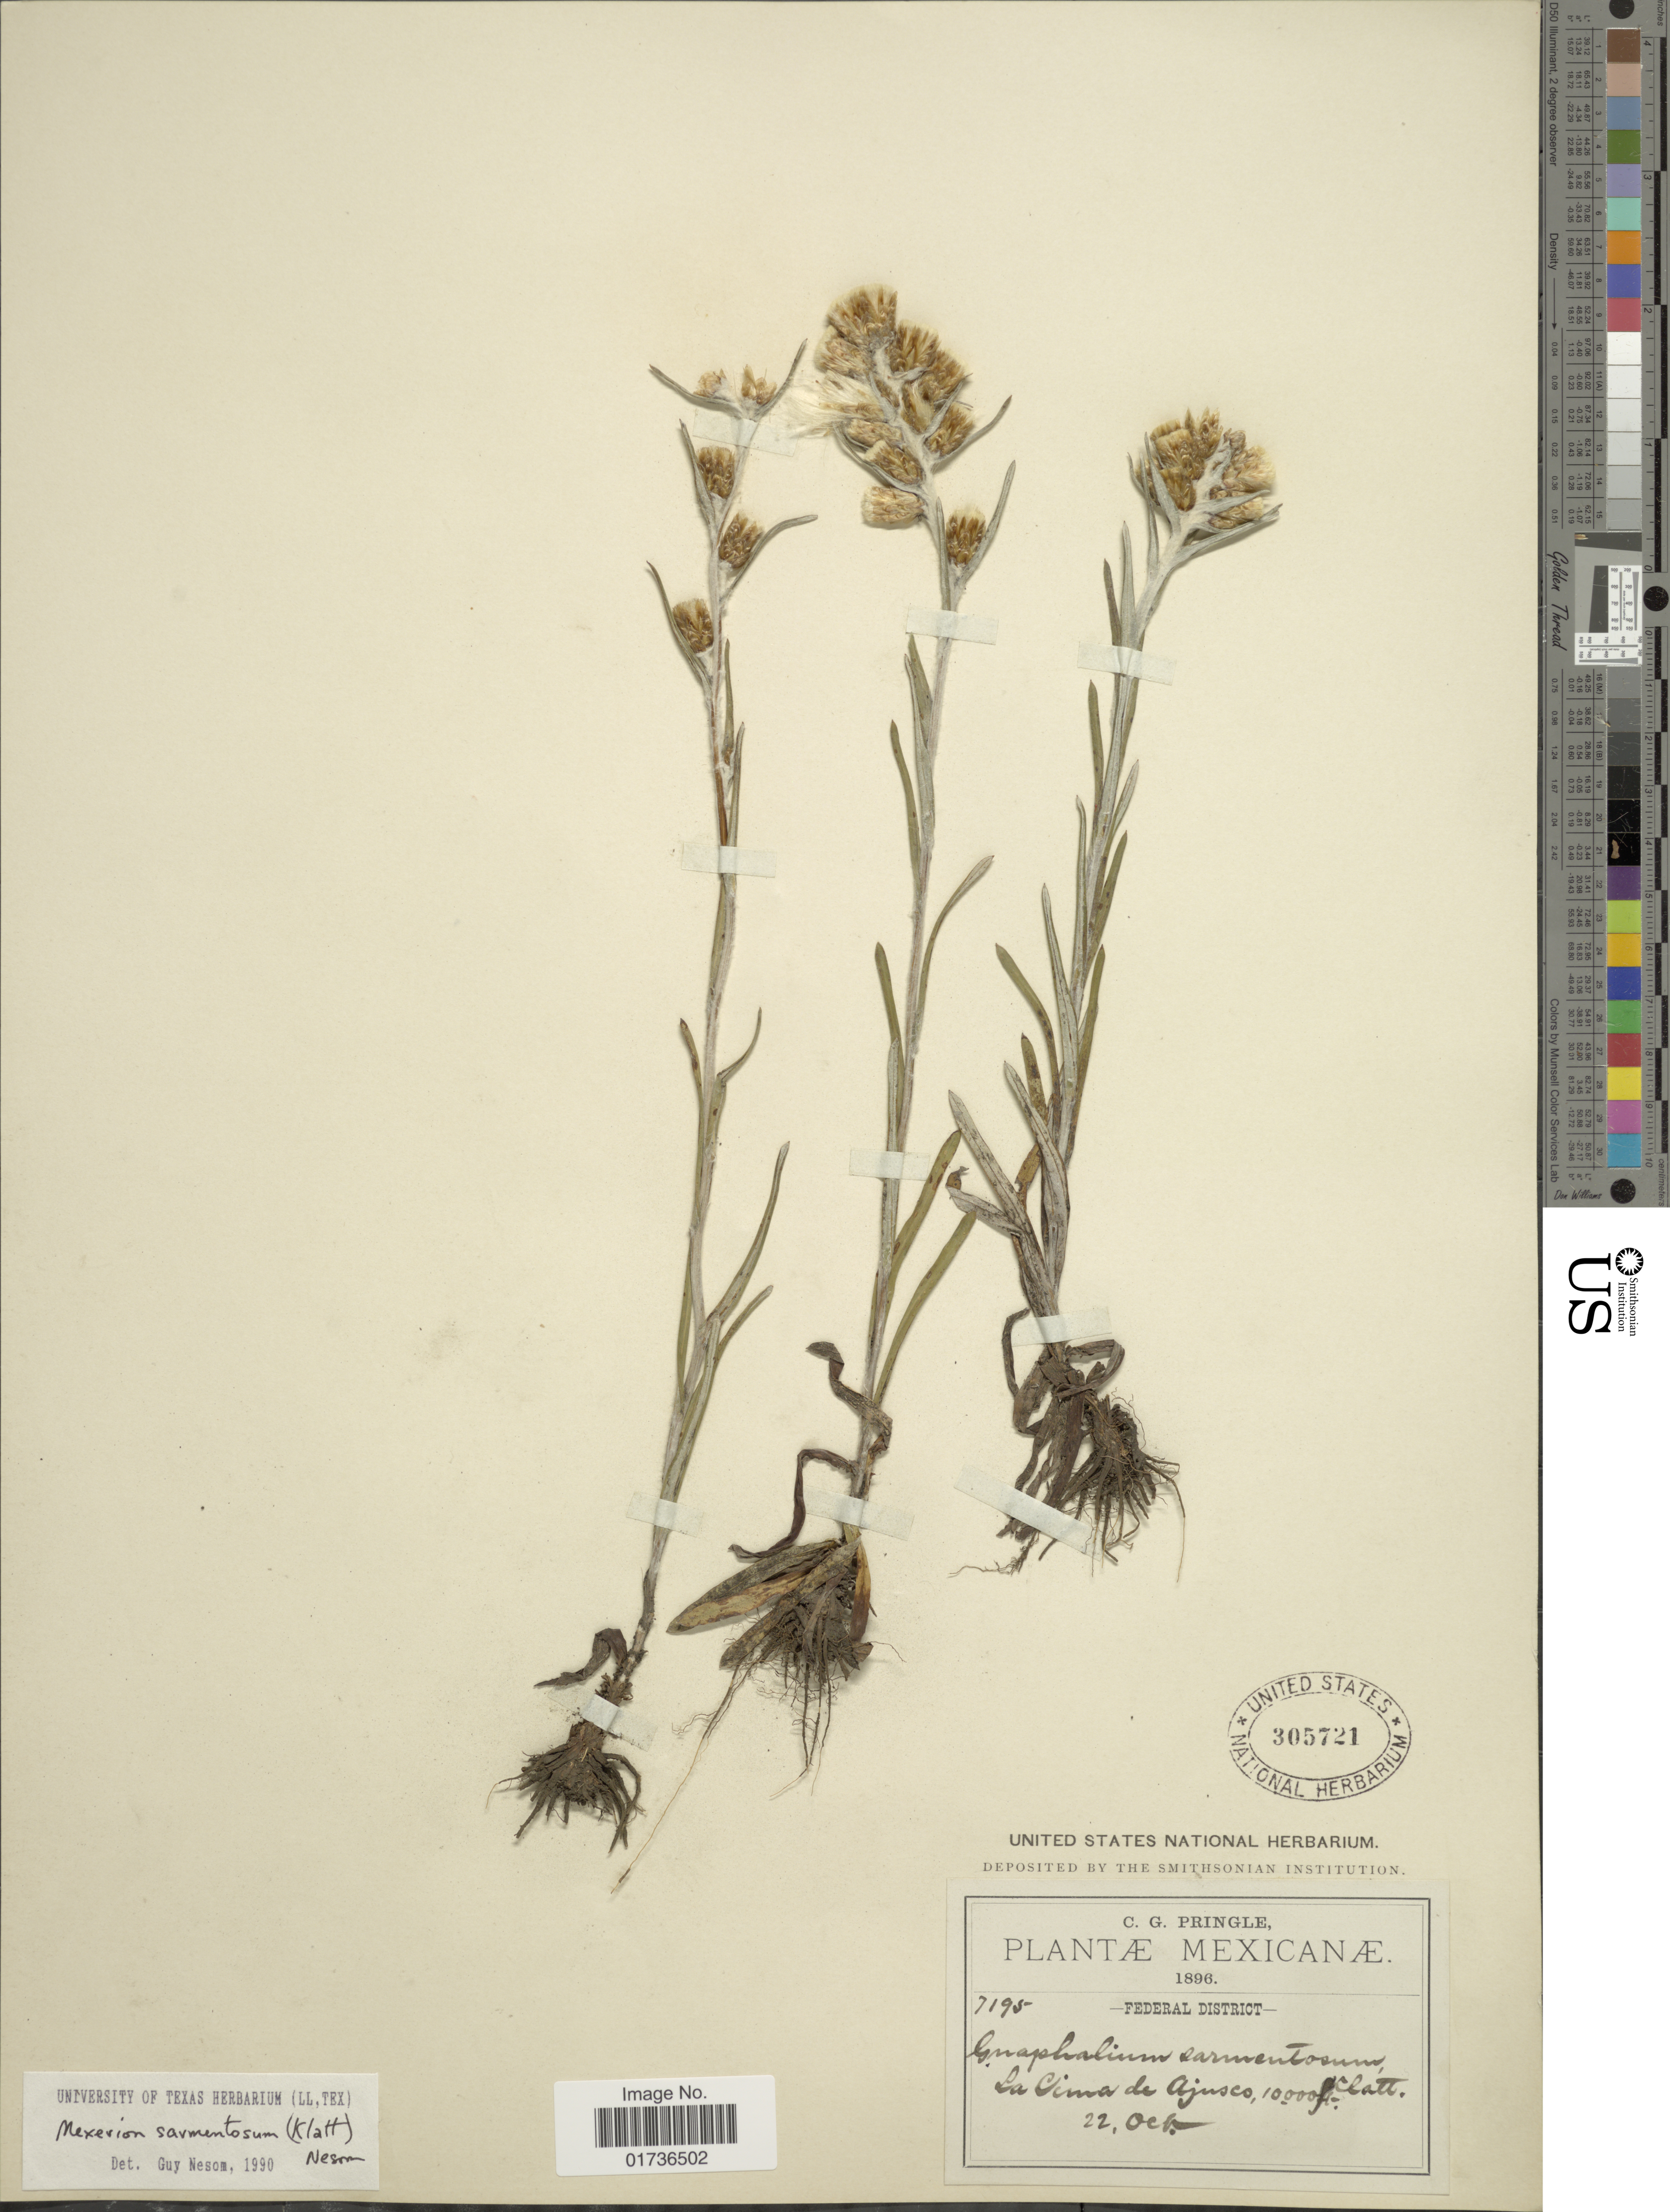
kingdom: Plantae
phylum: Tracheophyta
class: Magnoliopsida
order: Asterales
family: Asteraceae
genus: Mexerion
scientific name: Mexerion sarmentosum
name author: (Klatt) G.L. Nesom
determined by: Nesom, Guy L.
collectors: C. G. Pringle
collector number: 7195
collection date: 1896-10-22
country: Mexico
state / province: Distrito Federal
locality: La Cima de Ajusco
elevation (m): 3048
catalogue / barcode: US 305721